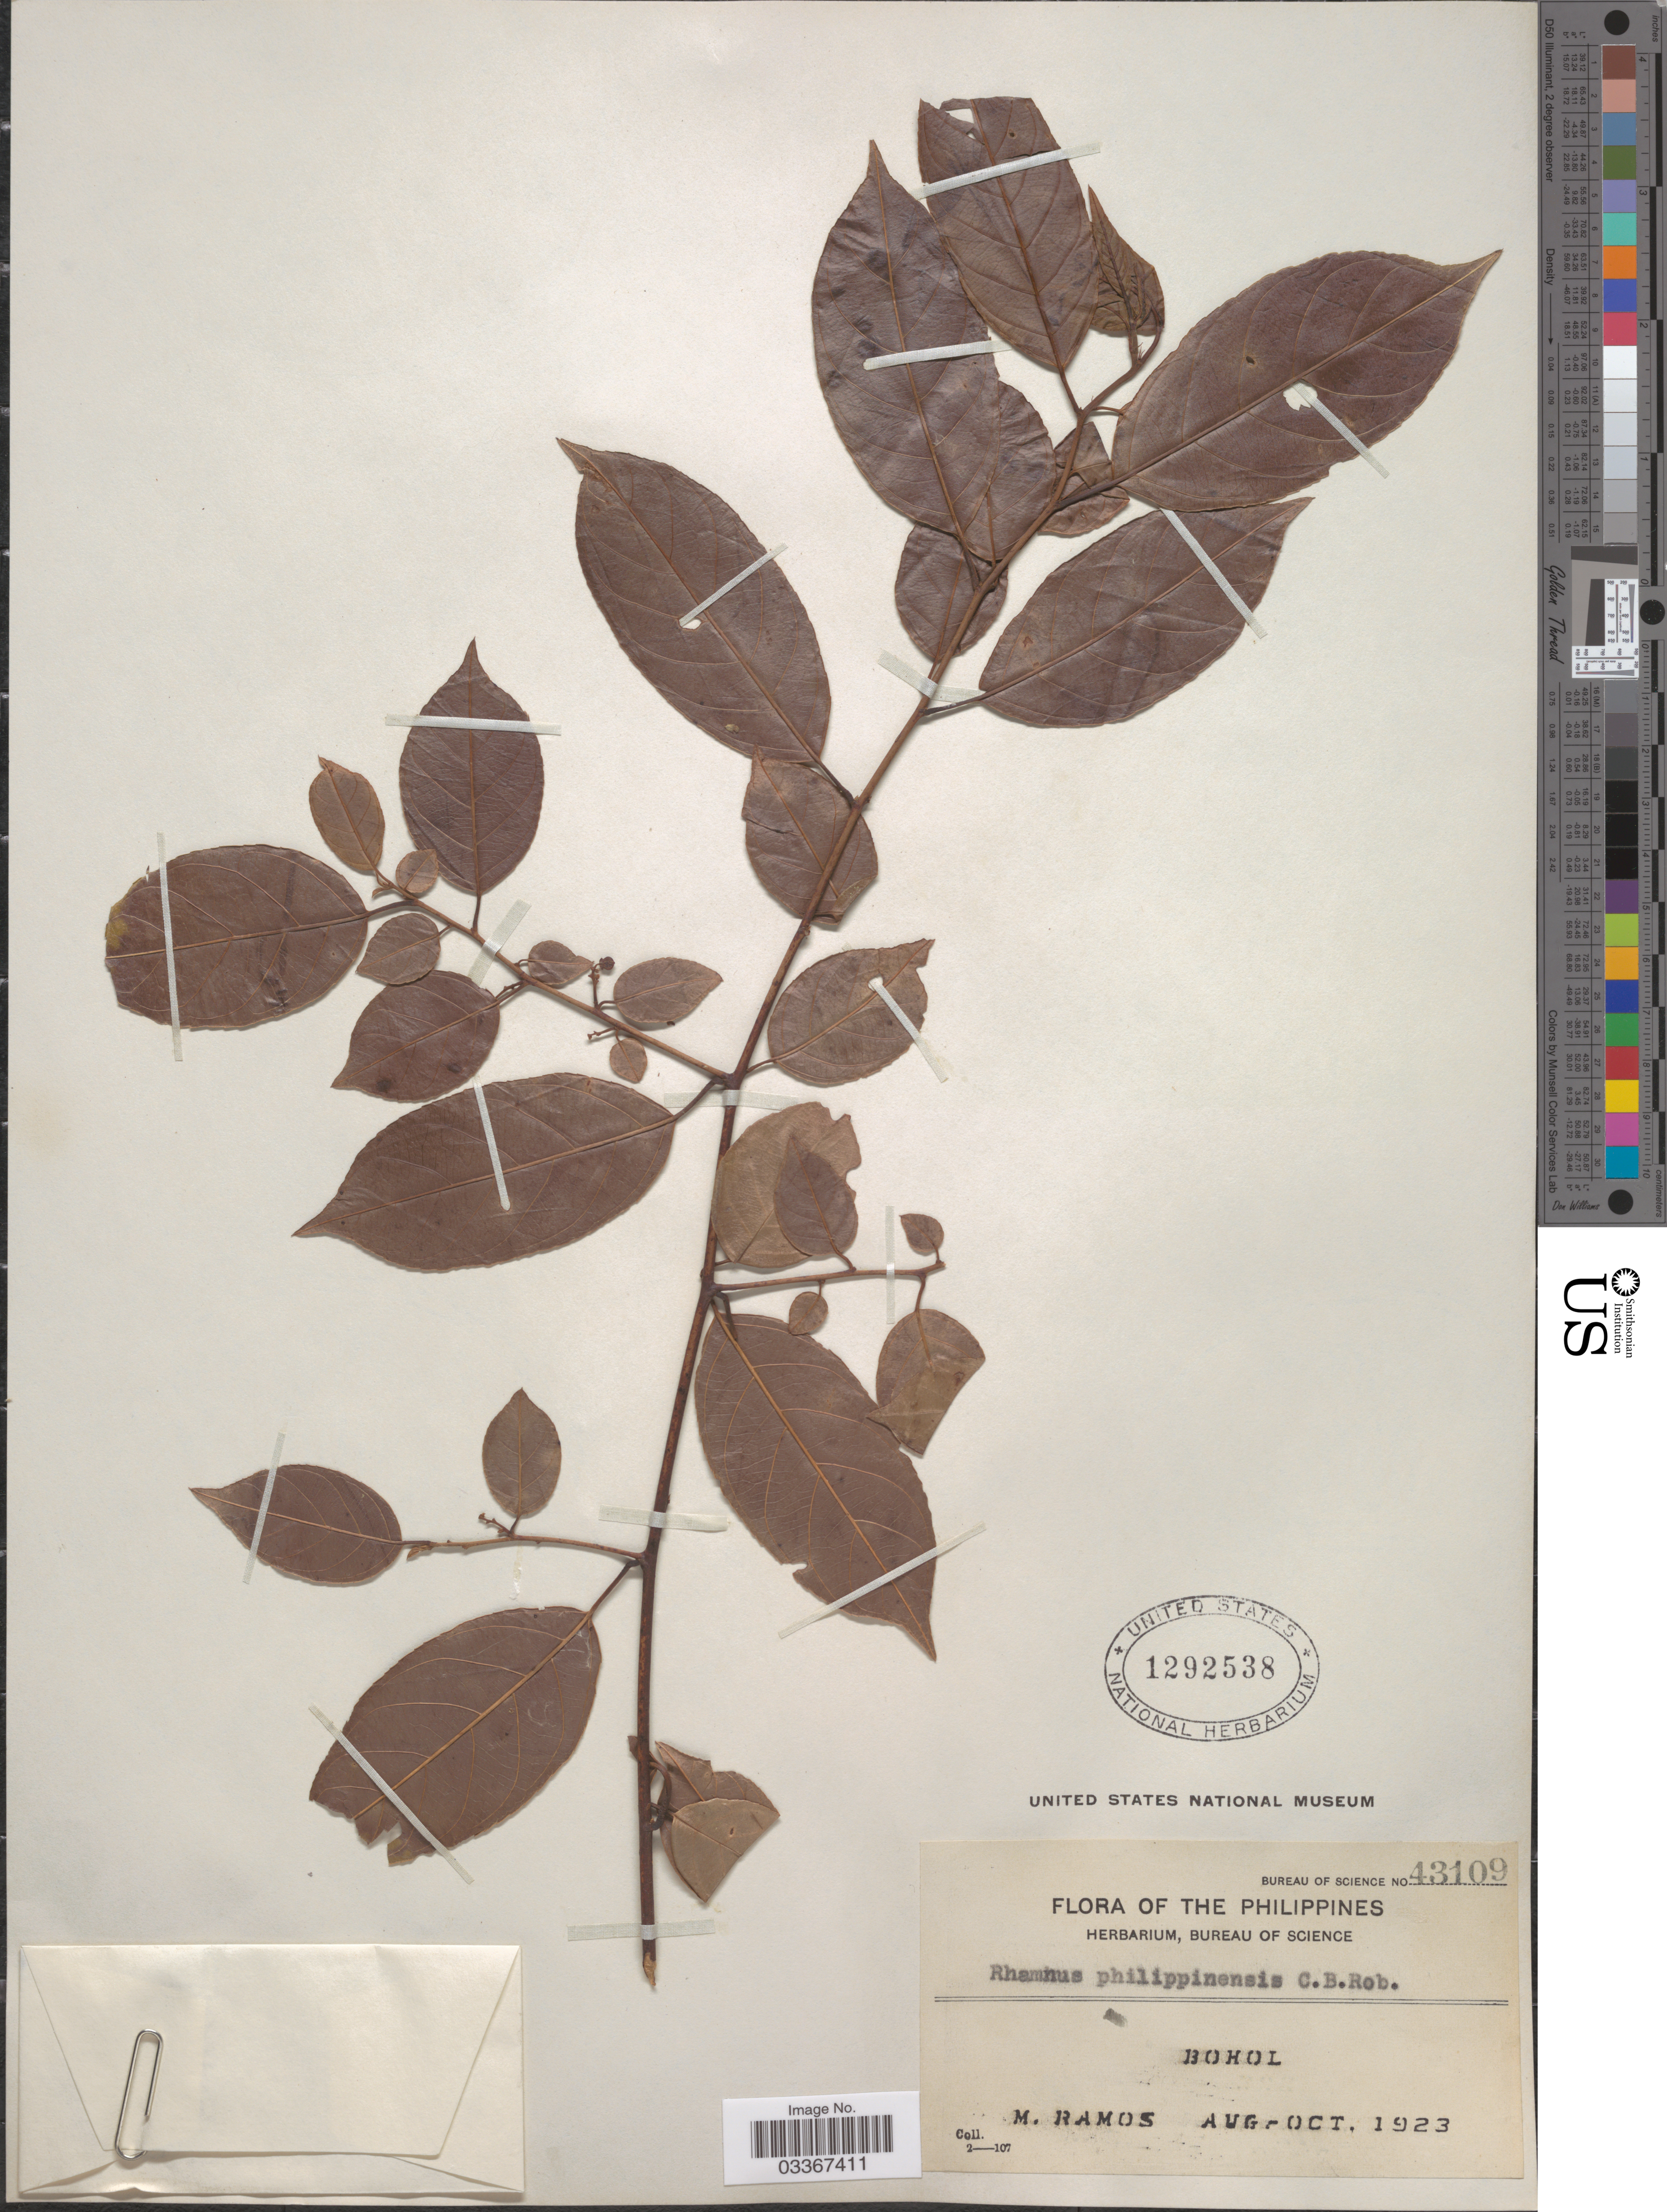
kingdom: Plantae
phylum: Tracheophyta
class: Magnoliopsida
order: Rosales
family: Rhamnaceae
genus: Rhamnus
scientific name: Rhamnus philippinensis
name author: C.B. Rob.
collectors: M. Ramos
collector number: Bureau of Science 43109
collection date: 1923-08/1923-10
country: Philippines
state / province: Central Visayas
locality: Bohol.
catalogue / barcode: US 1292538